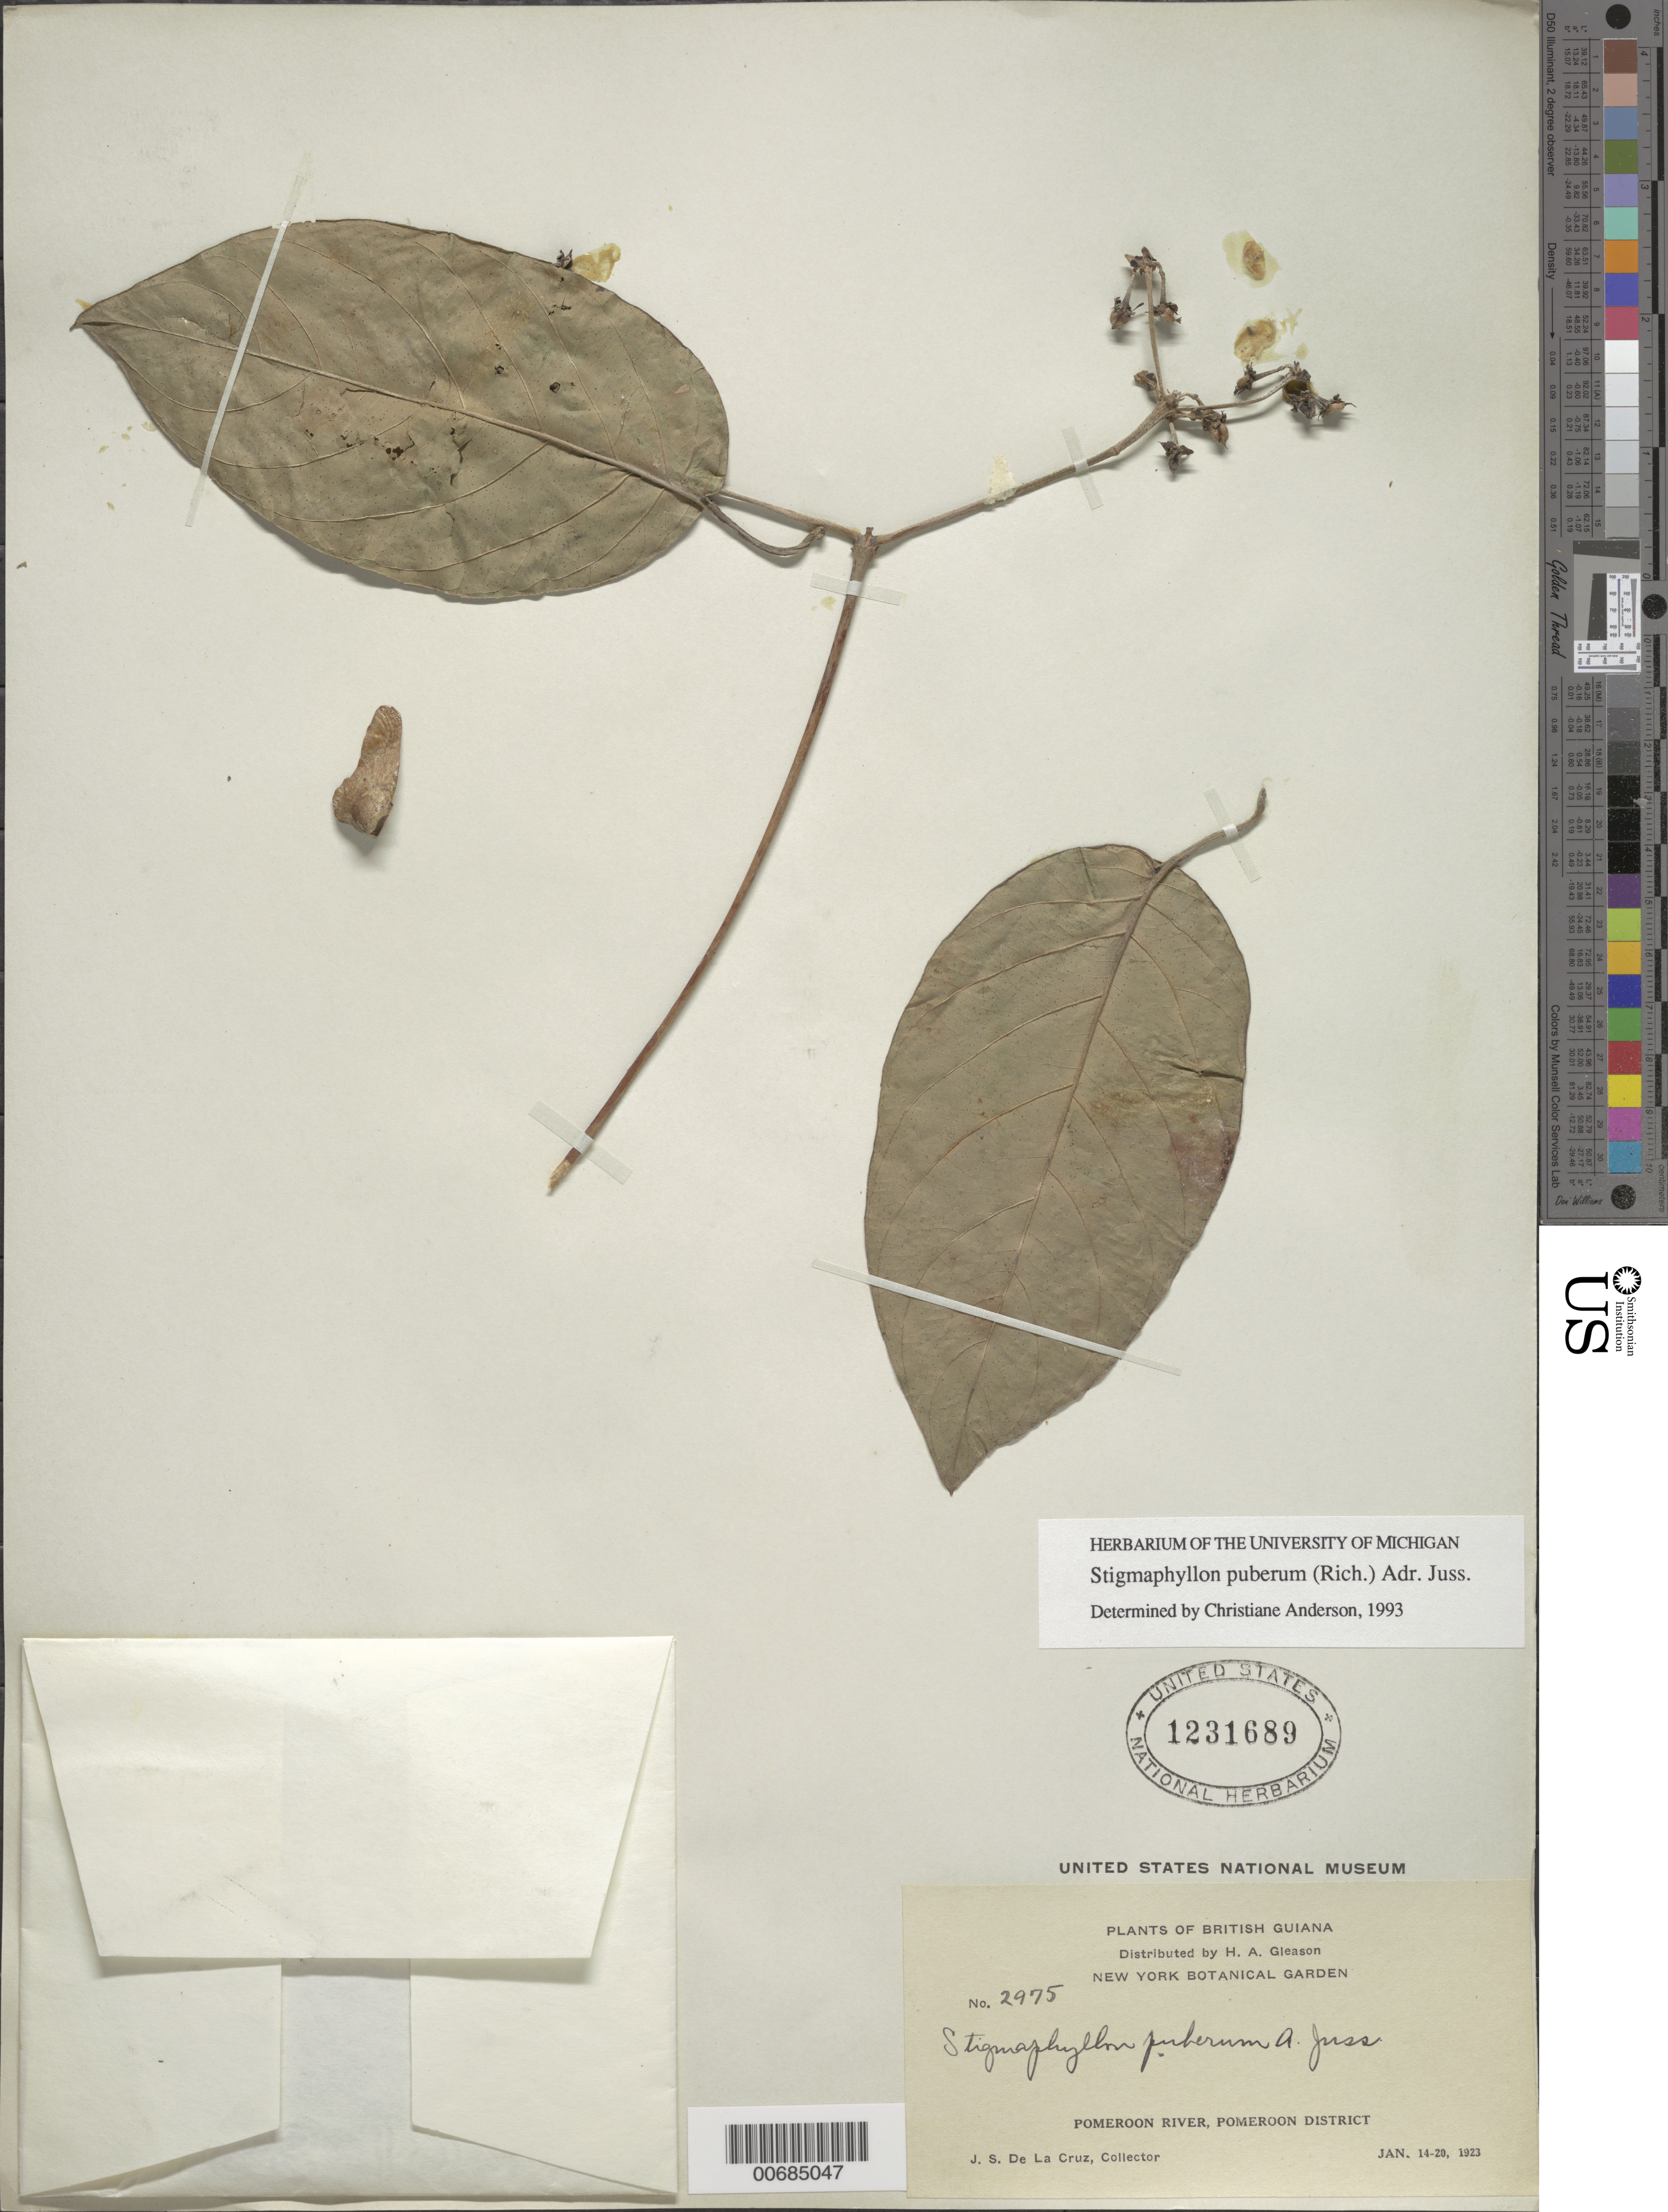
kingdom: Plantae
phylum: Tracheophyta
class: Magnoliopsida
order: Malpighiales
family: Malpighiaceae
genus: Stigmaphyllon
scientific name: Stigmaphyllon puberum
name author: (Rich.) A. Juss.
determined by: Anderson, C.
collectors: J. S. de la Cruz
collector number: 2975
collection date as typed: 14-Jan-23 to 20-Jan-23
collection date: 1923-01-14/1923-01-20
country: Guyana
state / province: Pomeroon-Supenaam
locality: Pomeroon R.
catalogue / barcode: US 1231689